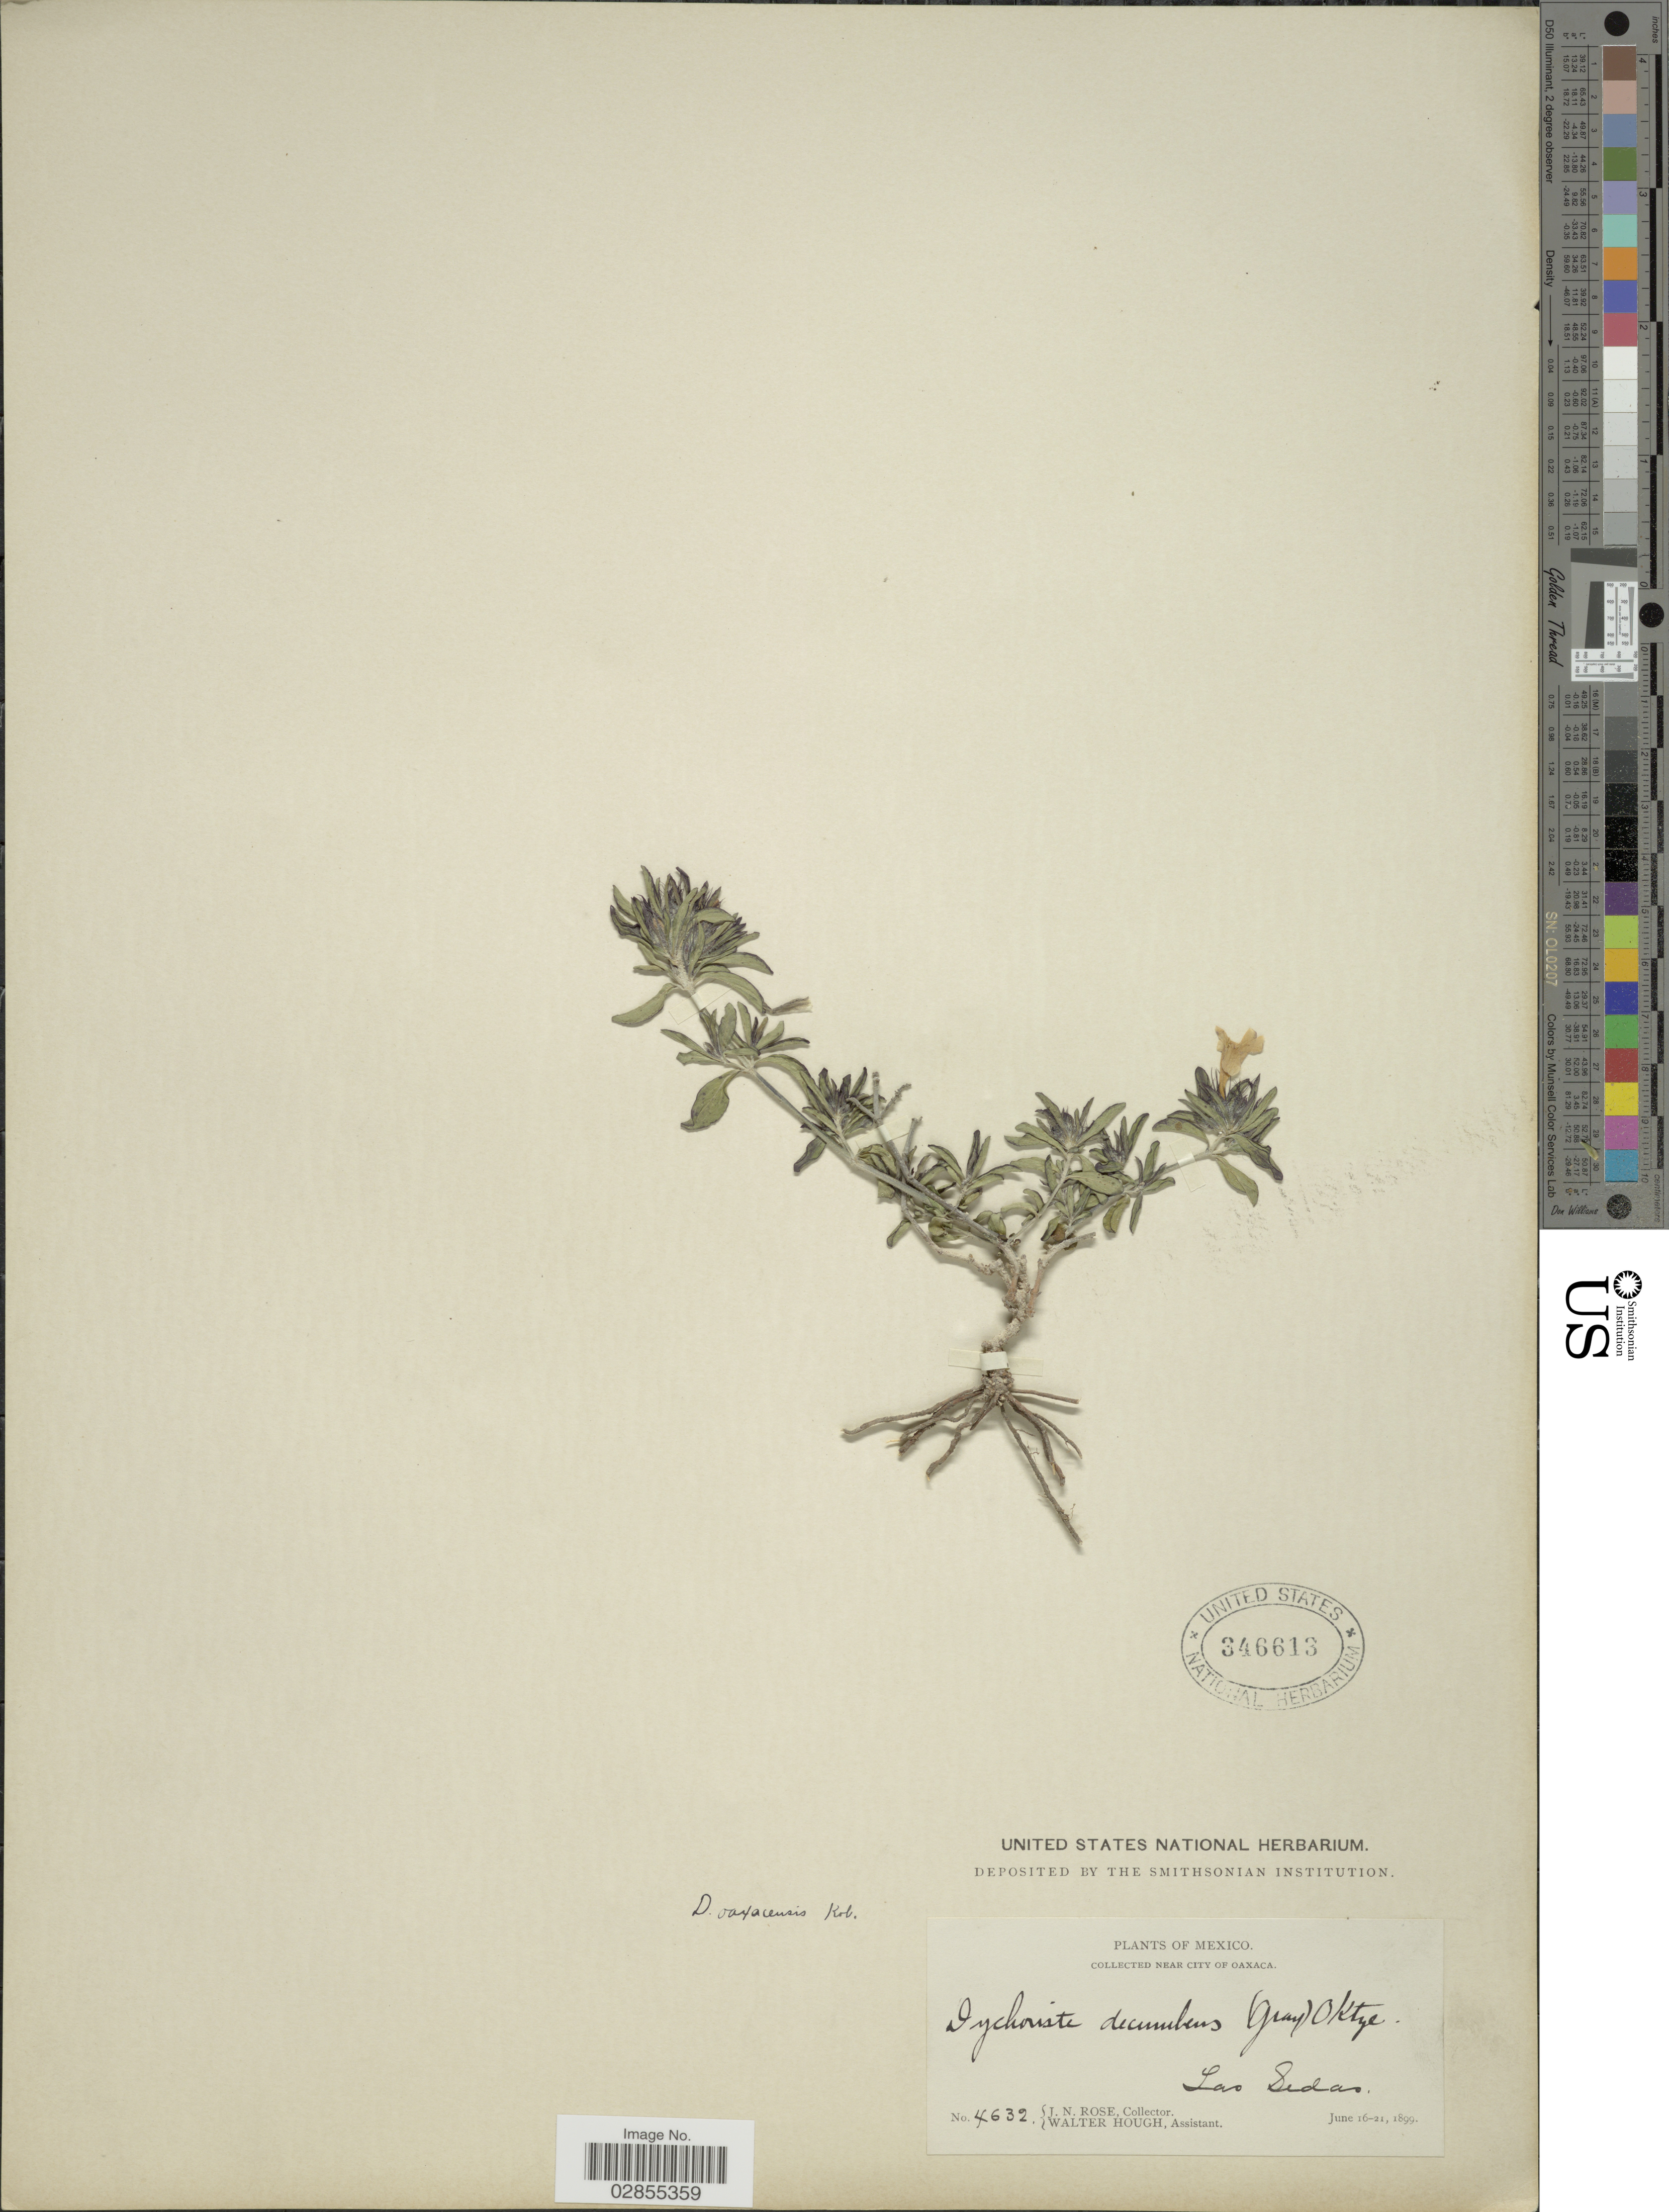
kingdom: Plantae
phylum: Tracheophyta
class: Magnoliopsida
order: Lamiales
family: Acanthaceae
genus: Dyschoriste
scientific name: Dyschoriste capitata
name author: (Oerst.) Kuntze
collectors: J. N. Rose & W. Hough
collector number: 4632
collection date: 1899-06-16/1899-06-21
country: Mexico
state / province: Oaxaca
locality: Near City of Oaxaca, Las Sedas.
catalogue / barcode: US 346613